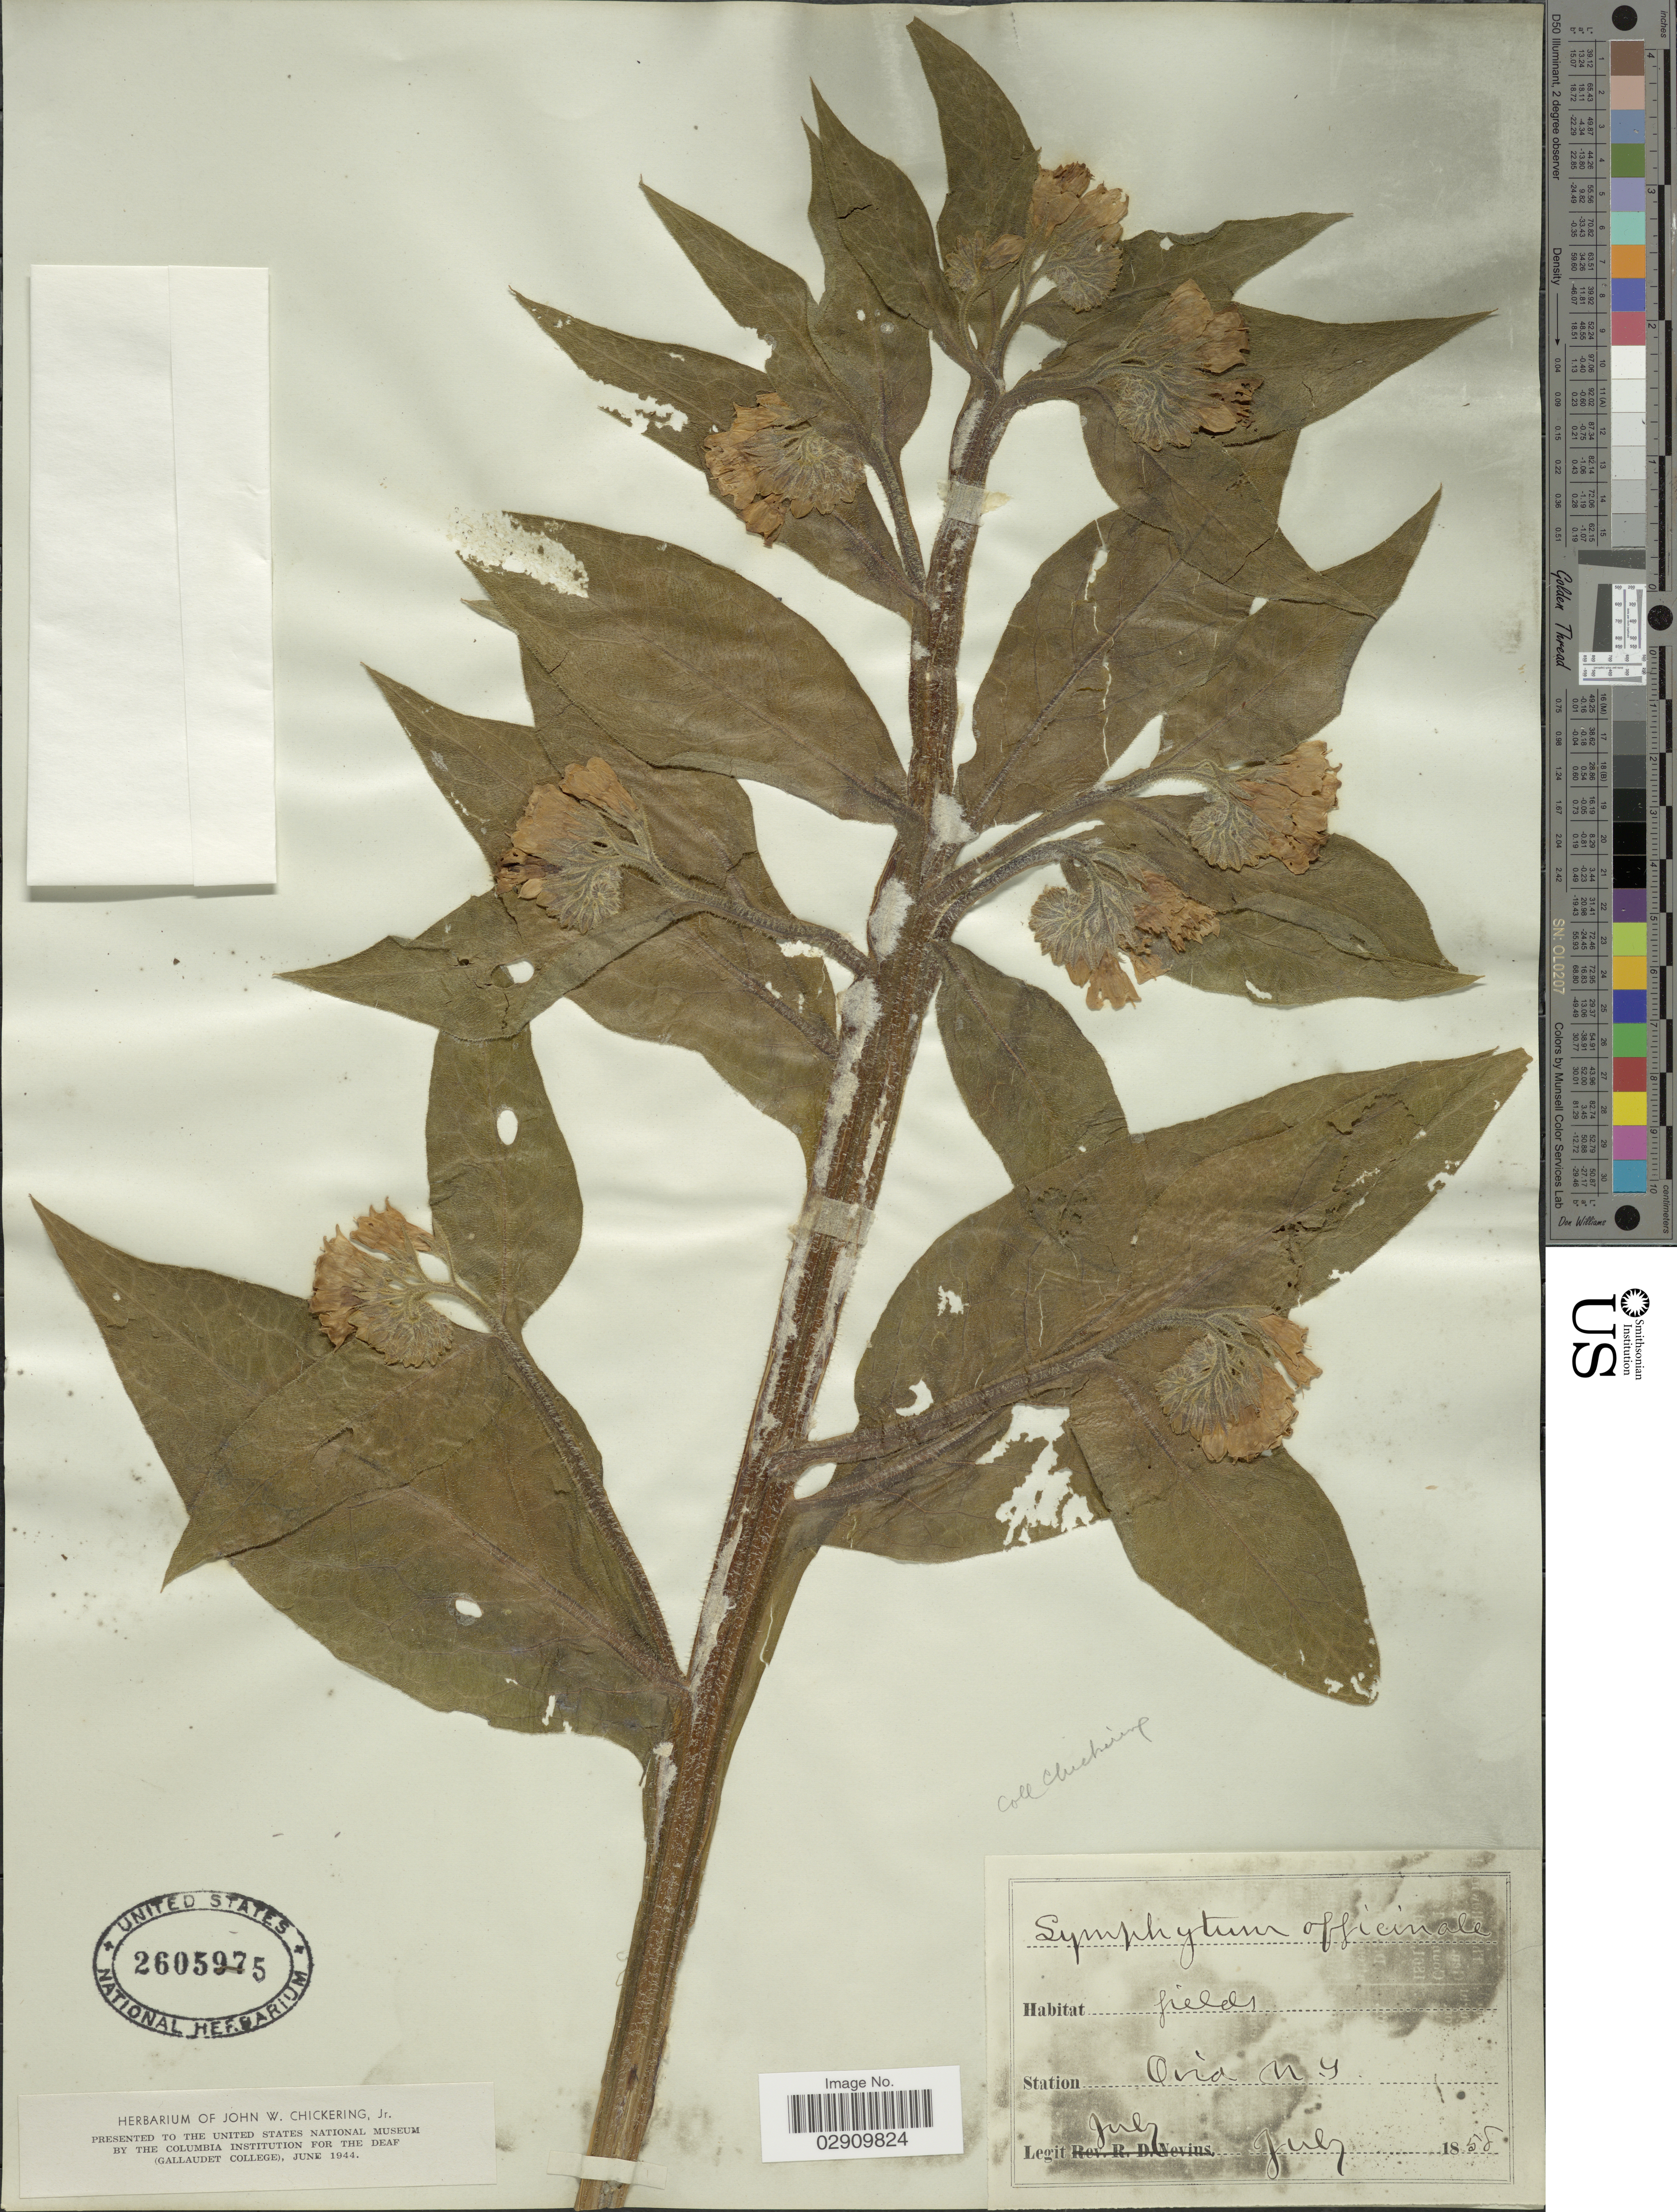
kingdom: Plantae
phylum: Tracheophyta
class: Magnoliopsida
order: Boraginales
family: Boraginaceae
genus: Symphytum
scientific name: Symphytum officinale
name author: L.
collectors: J. Chickering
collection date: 1858-07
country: United States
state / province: New York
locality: Station Oria.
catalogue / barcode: US 2605975